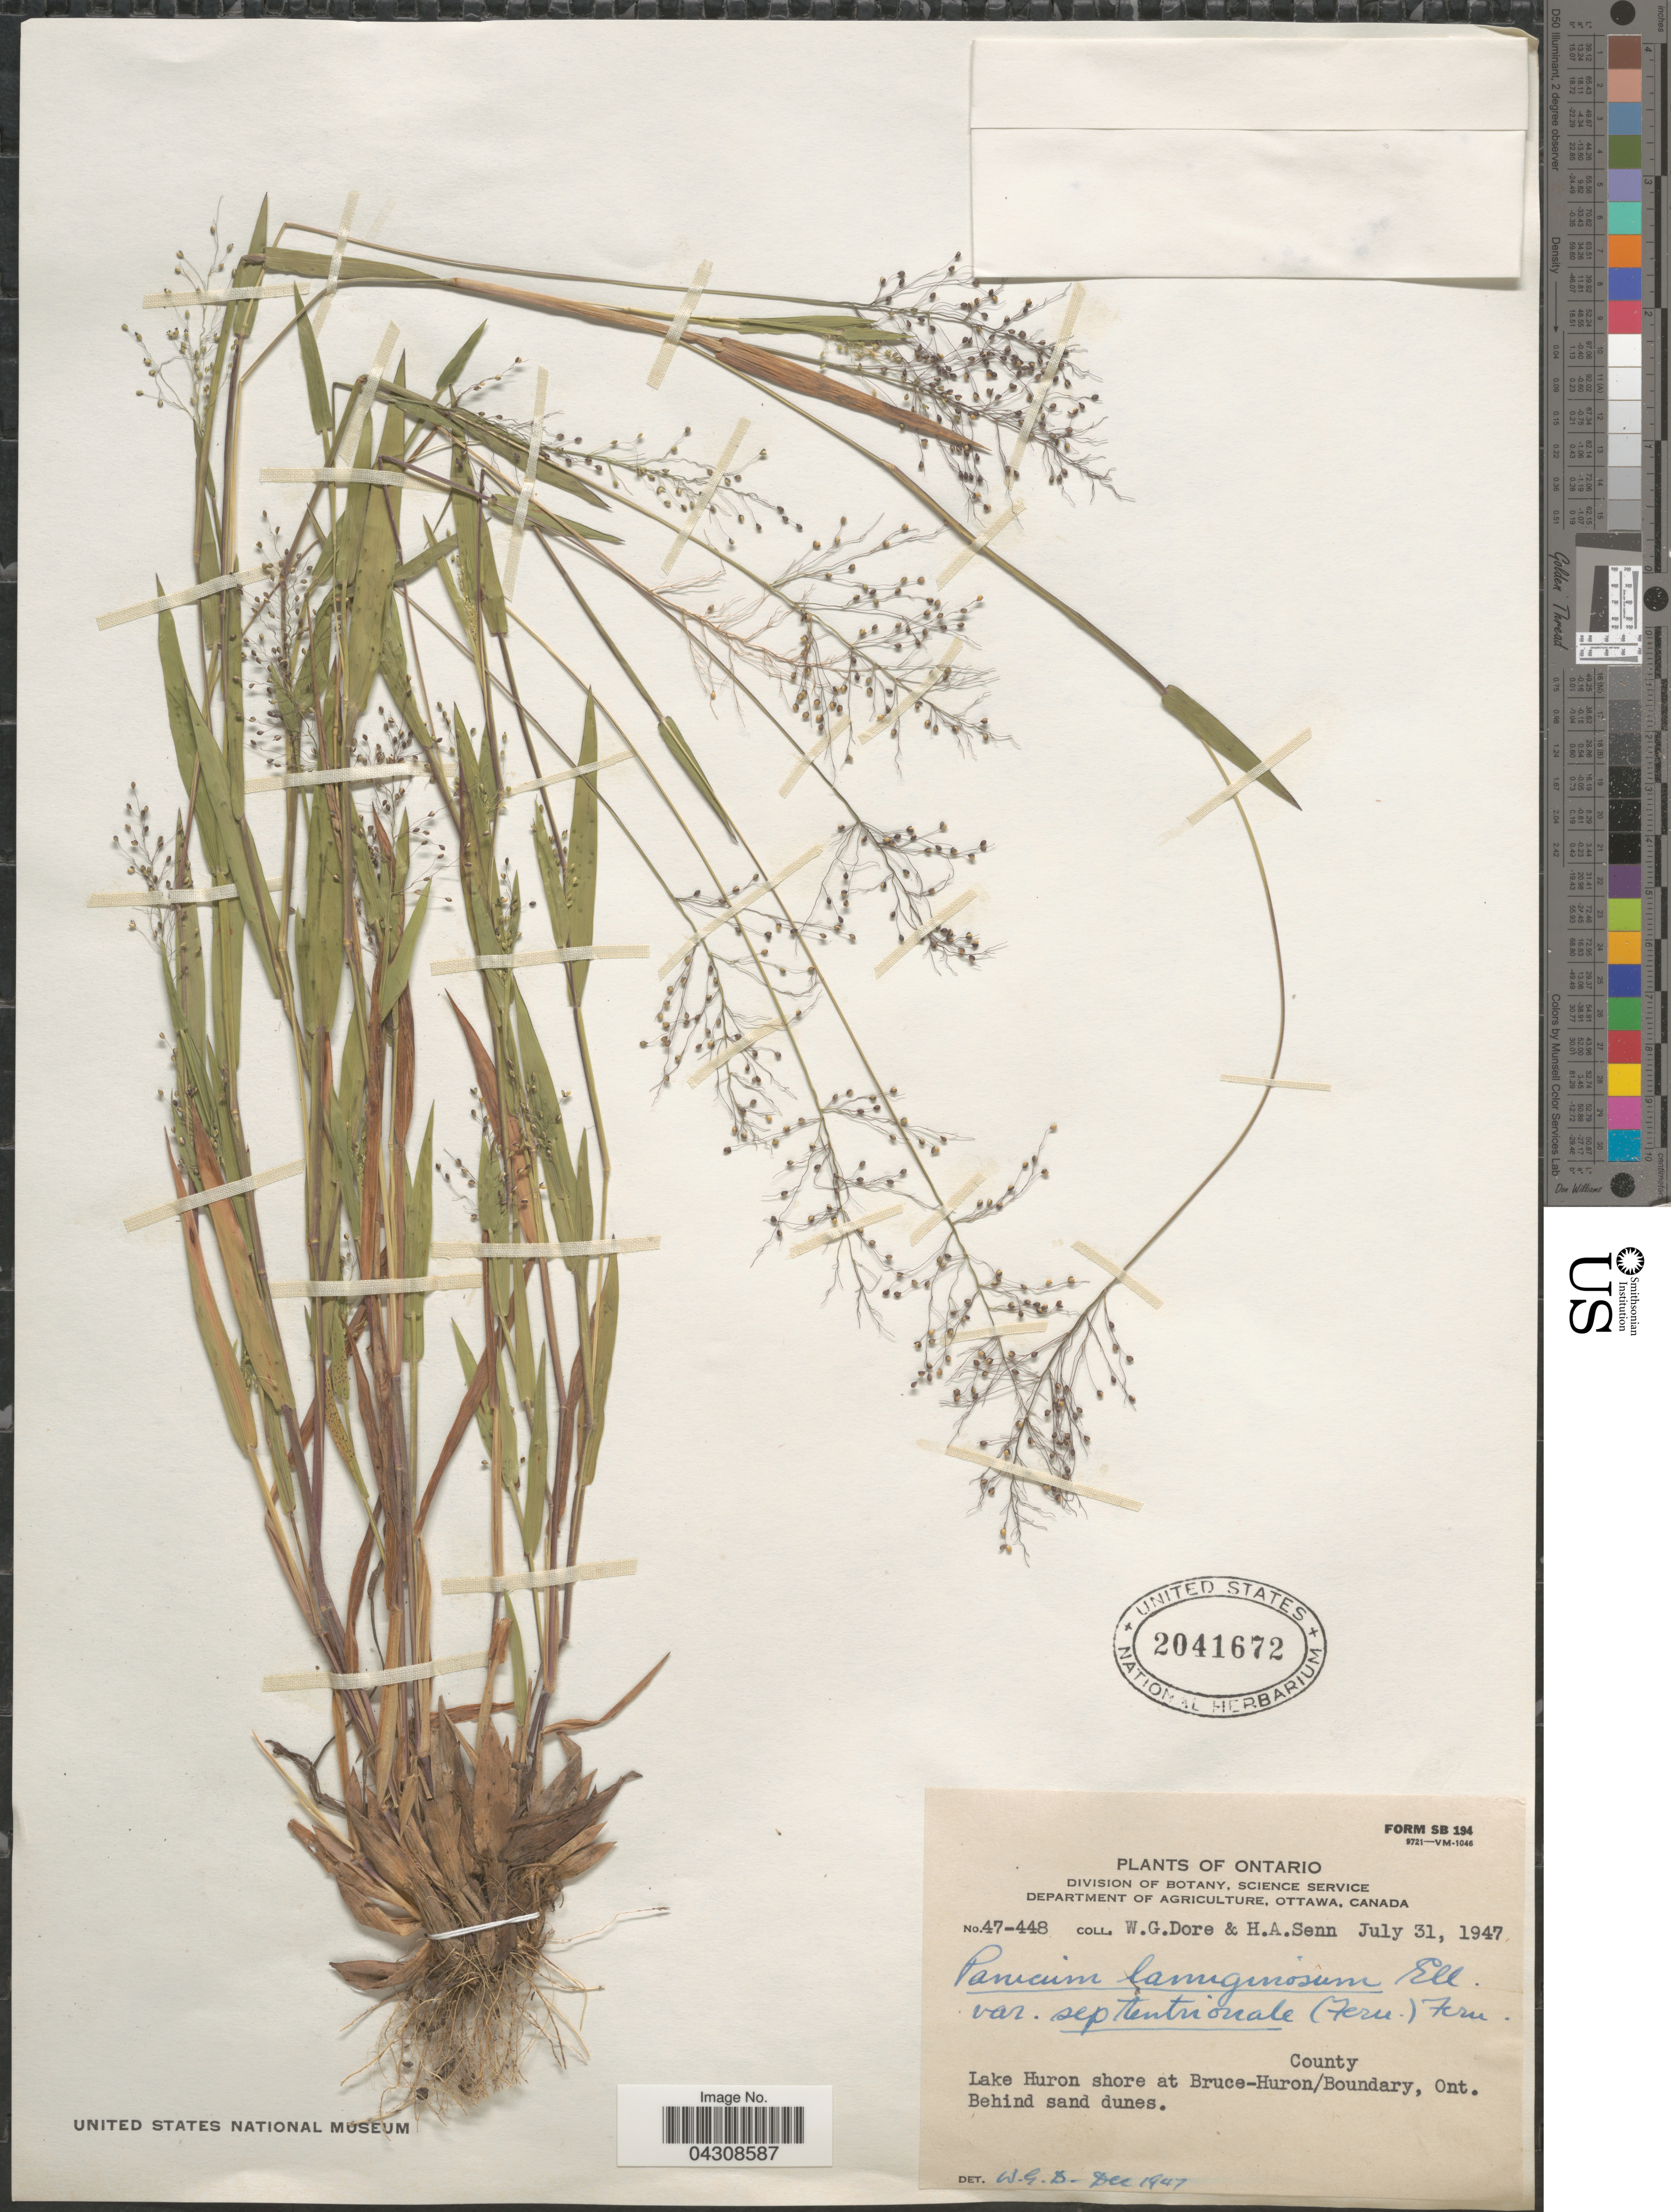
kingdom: Plantae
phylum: Tracheophyta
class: Liliopsida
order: Poales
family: Poaceae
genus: Dichanthelium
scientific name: Dichanthelium acuminatum var. acuminatum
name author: (Sw.) Gould & C.A. Clark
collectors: W. Dore & H. Senn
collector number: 47-448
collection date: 1947-07-31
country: Canada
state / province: Ontario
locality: County. Lake Huron shore at a Bruce-Huron/Boundary. Behind sand dunes.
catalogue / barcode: US 2041672